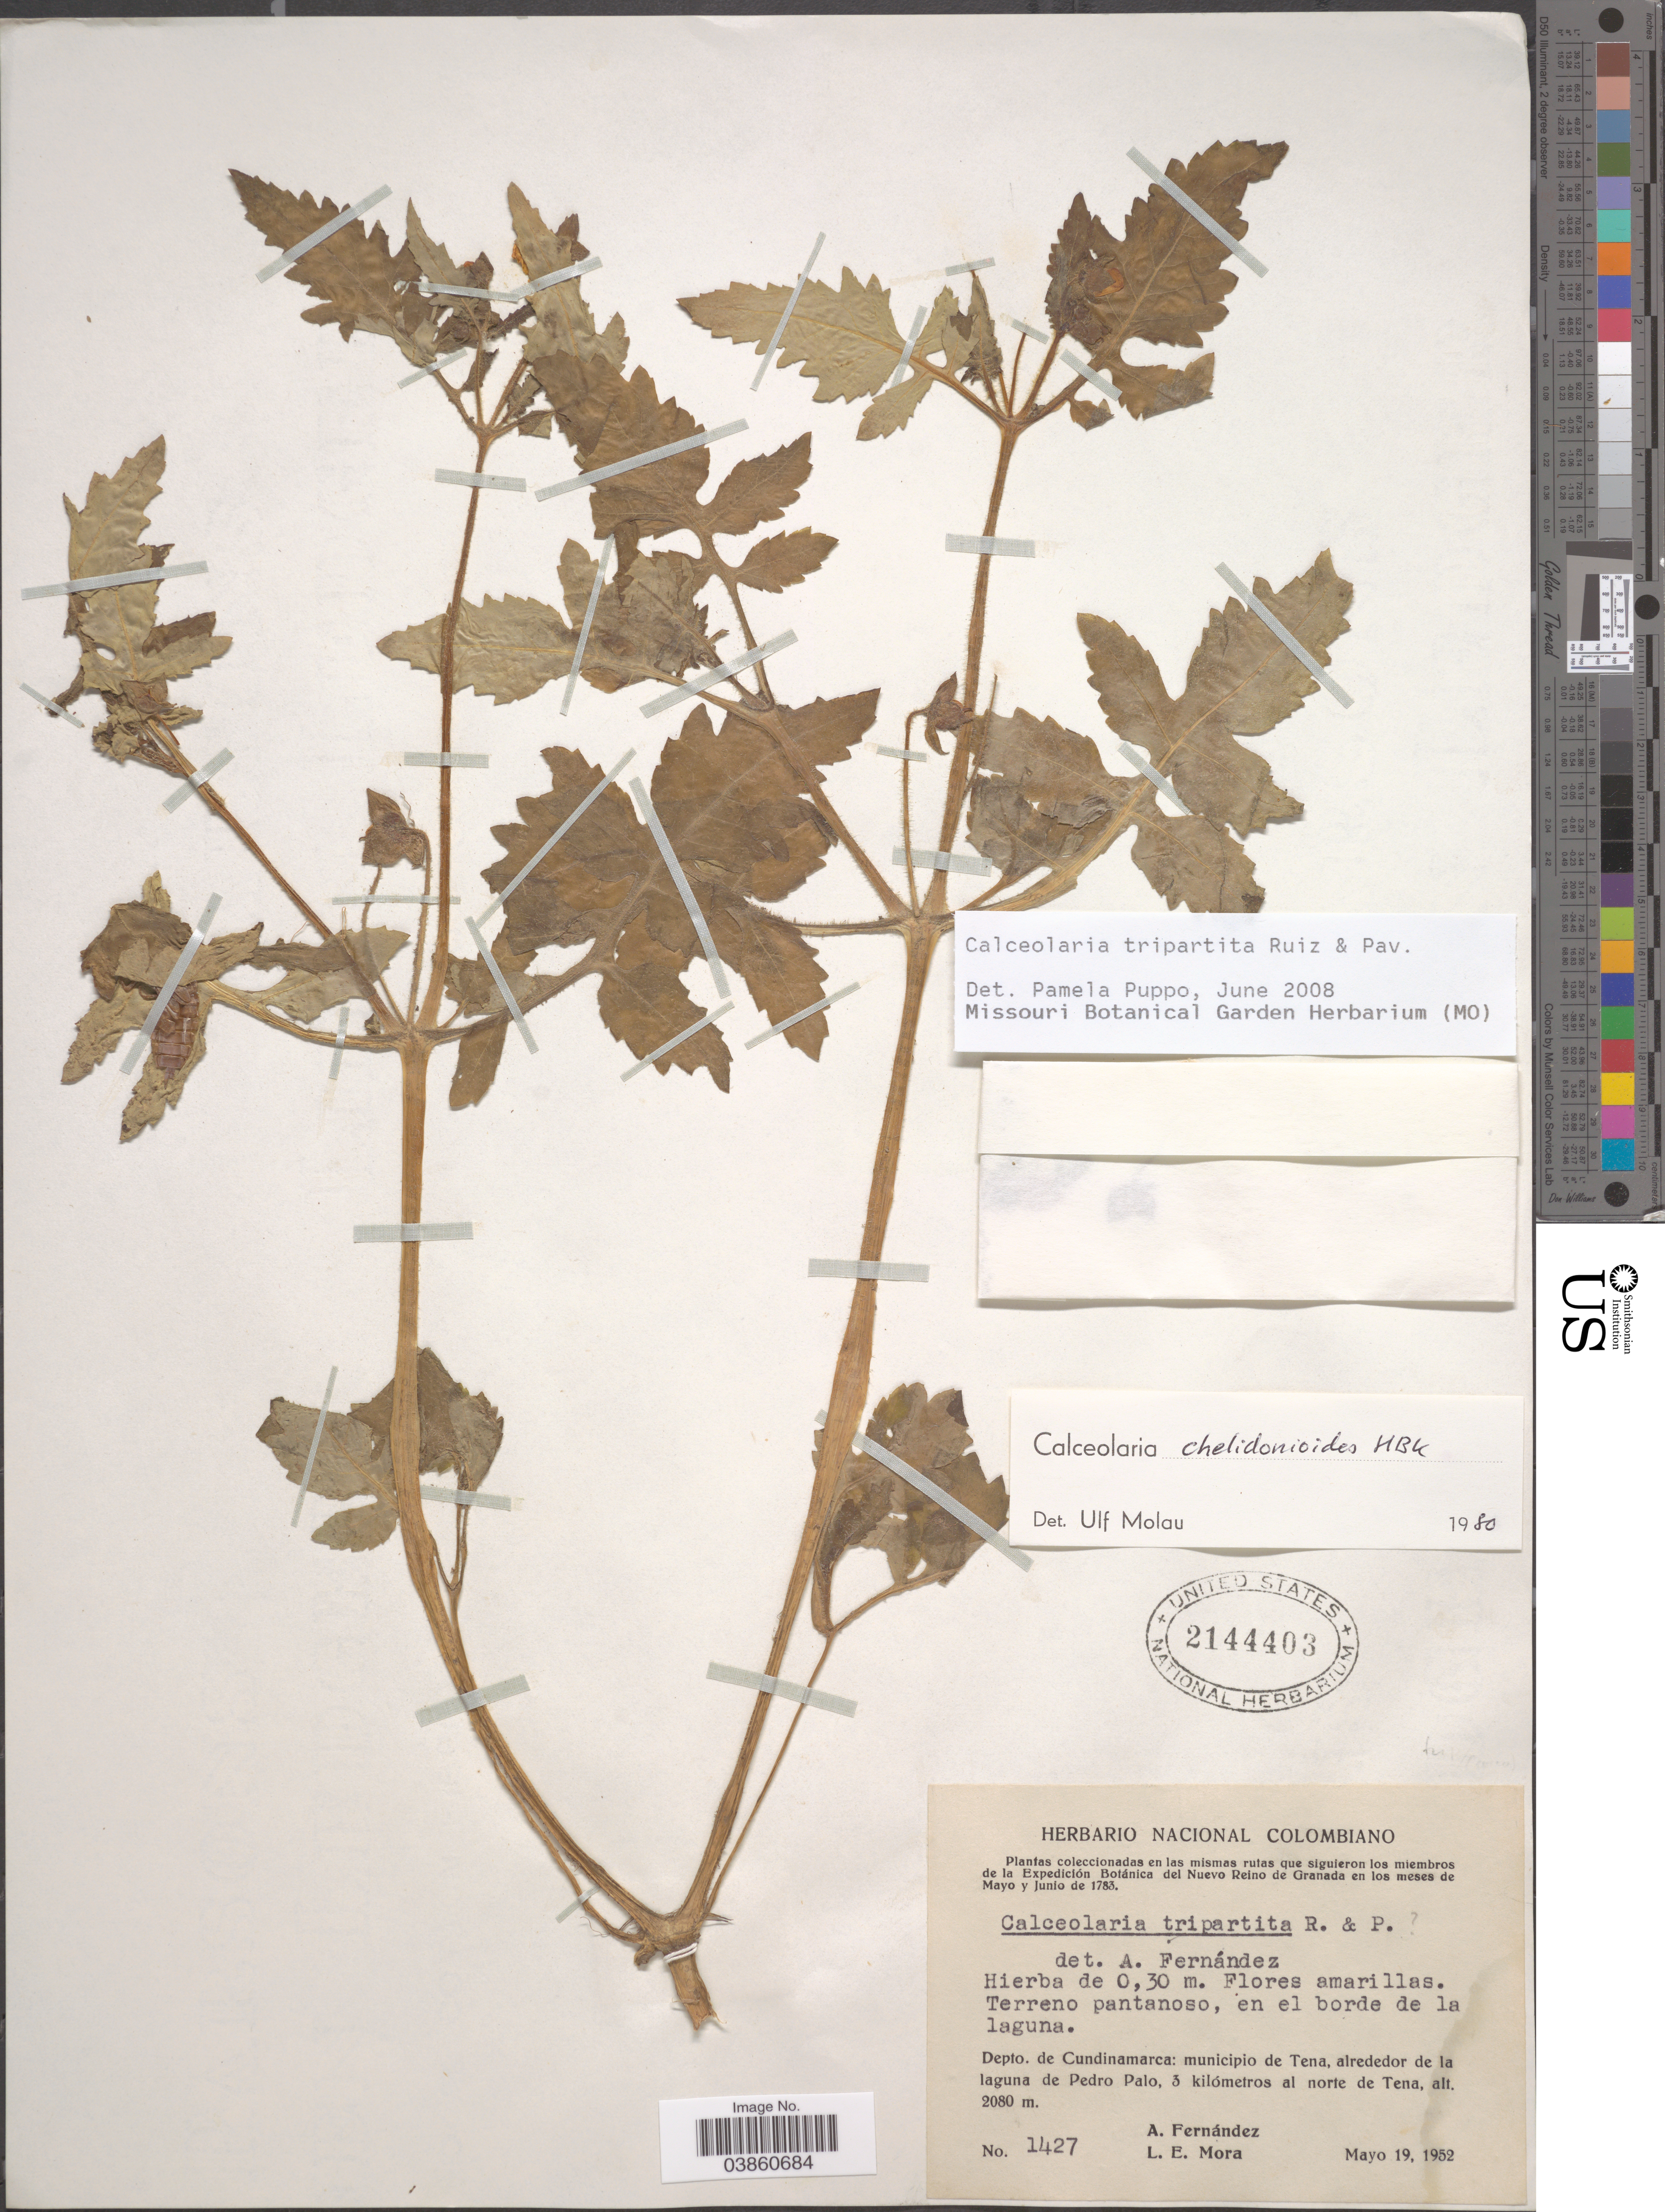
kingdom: Plantae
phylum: Tracheophyta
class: Magnoliopsida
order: Lamiales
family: Calceolariaceae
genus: Calceolaria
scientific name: Calceolaria tripartita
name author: Ruiz & Pav.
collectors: A. Fernández & L. Mora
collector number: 1427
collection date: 1952-05-19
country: Colombia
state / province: Cundinamarca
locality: Depto. de Cundinamarca: municipio de Tena, alrededor de la laguna de Pedro Palo, 3 kilómetros al norte de Tena.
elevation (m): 2080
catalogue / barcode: US 2144403